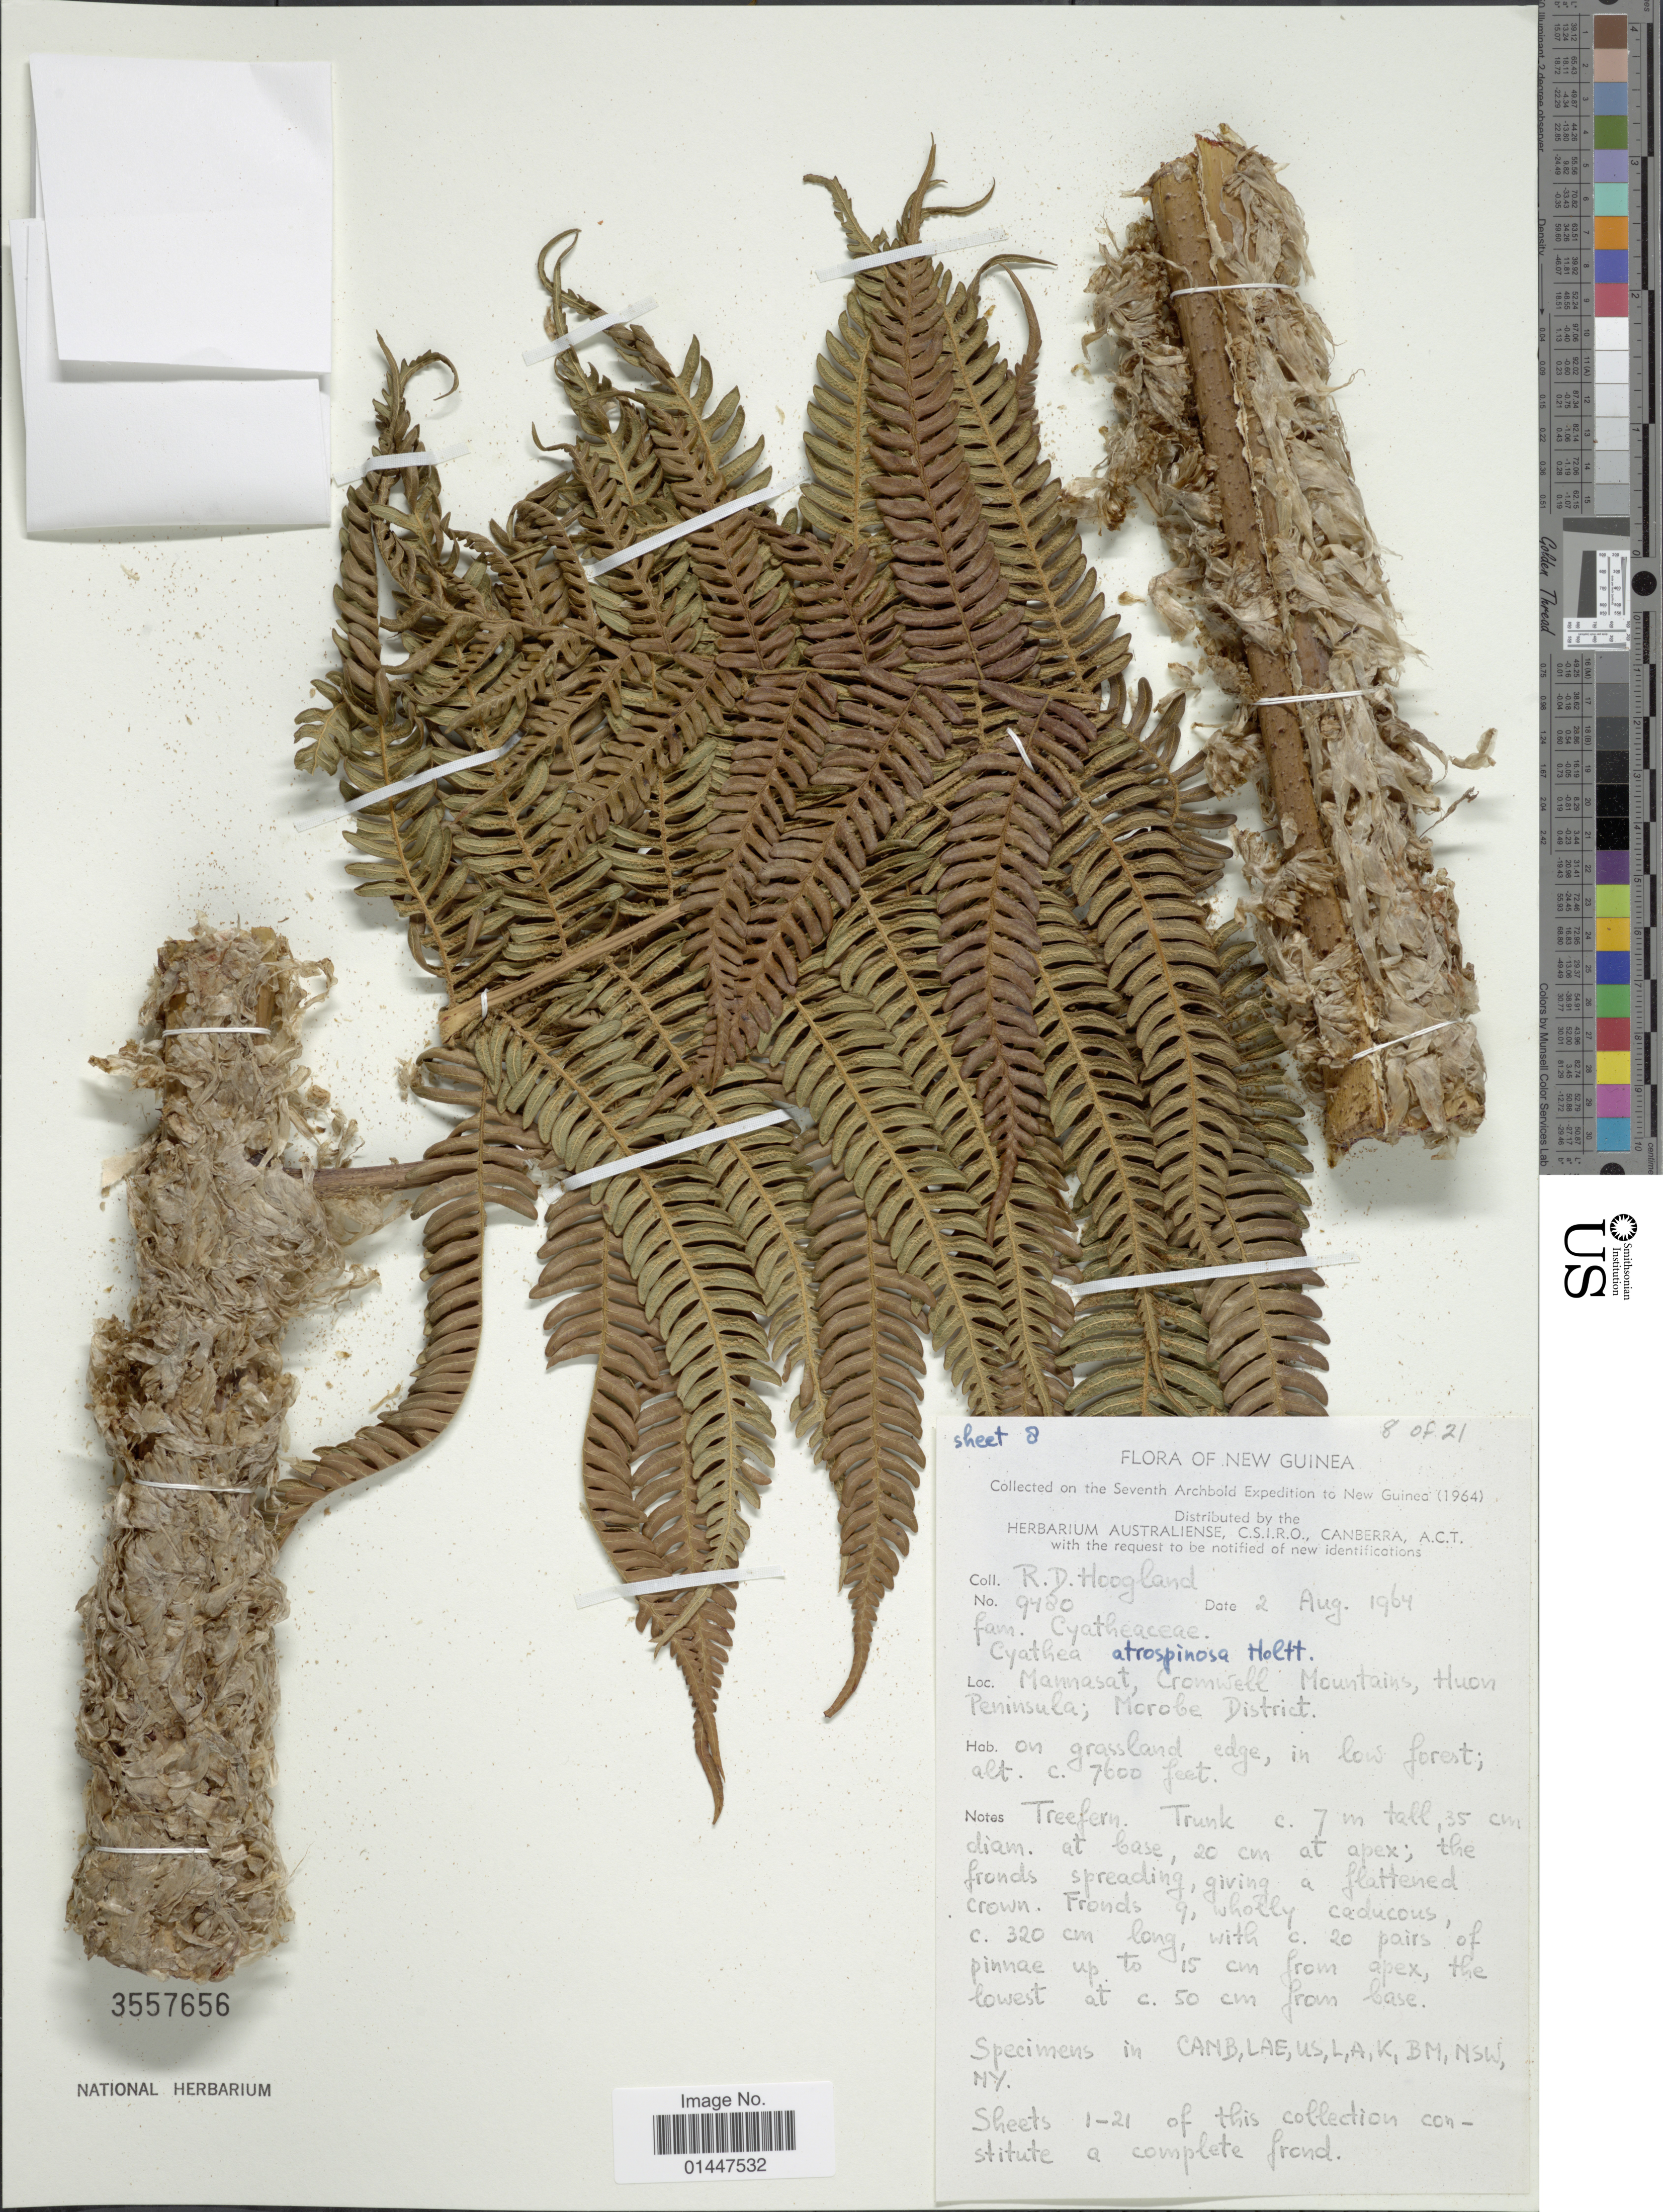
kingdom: Plantae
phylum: Tracheophyta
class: Polypodiopsida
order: Cyatheales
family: Cyatheaceae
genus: Sphaeropteris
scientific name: Sphaeropteris atrospinosa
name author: (Holttum) R.M. Tryon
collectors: R. D. Hoogland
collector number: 9480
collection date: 1964-08-02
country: Papua New Guinea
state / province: Morobe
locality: New Guinea. Mannasat, Cromwell Mountains, Huon Peninsula; Morobe District.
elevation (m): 2316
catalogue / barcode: US 3557656